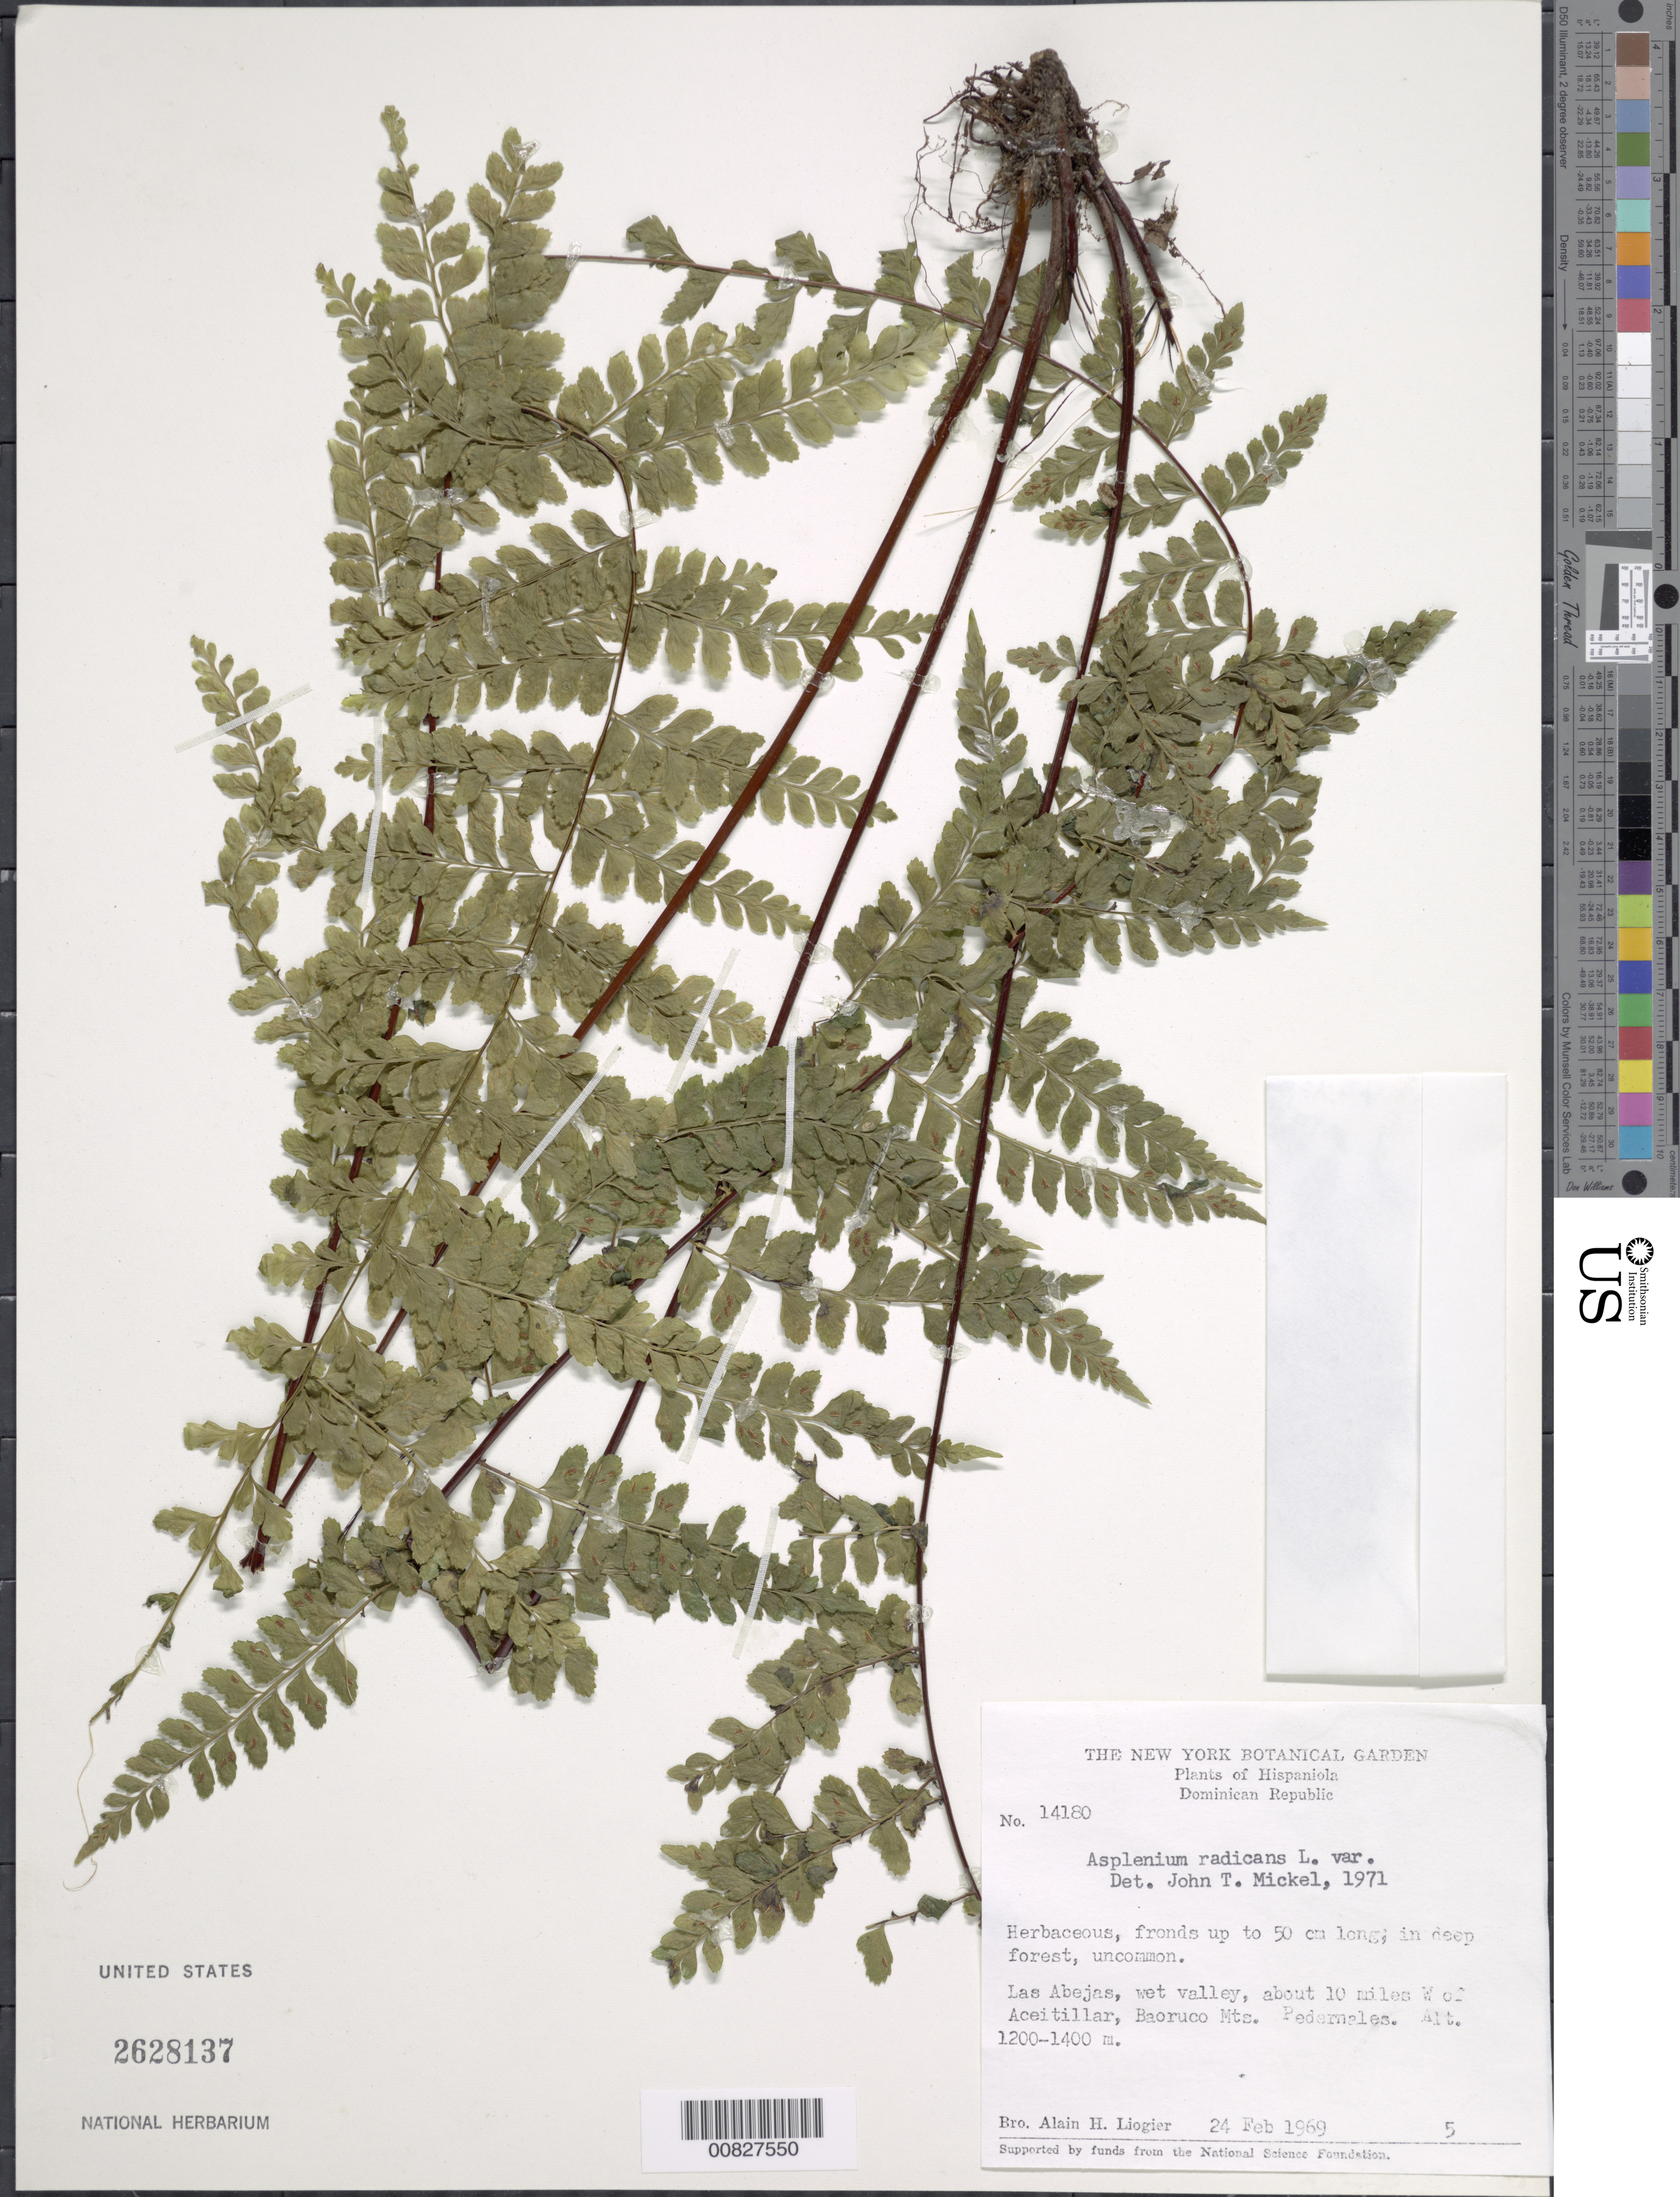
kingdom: Plantae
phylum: Tracheophyta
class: Polypodiopsida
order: Polypodiales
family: Aspleniaceae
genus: Asplenium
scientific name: Asplenium radicans var. dentatum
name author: (Klotzsch) Bonap.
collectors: A. H. Liogier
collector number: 14180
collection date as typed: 24 Feb 1969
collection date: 1969-02-24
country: Dominican Republic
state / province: Pedernales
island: Hispaniola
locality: Las Abejas, 10 miles W of Acietillar, Baoruco Mts.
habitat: Wet valley, deep forest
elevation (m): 1200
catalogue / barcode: US 2628137